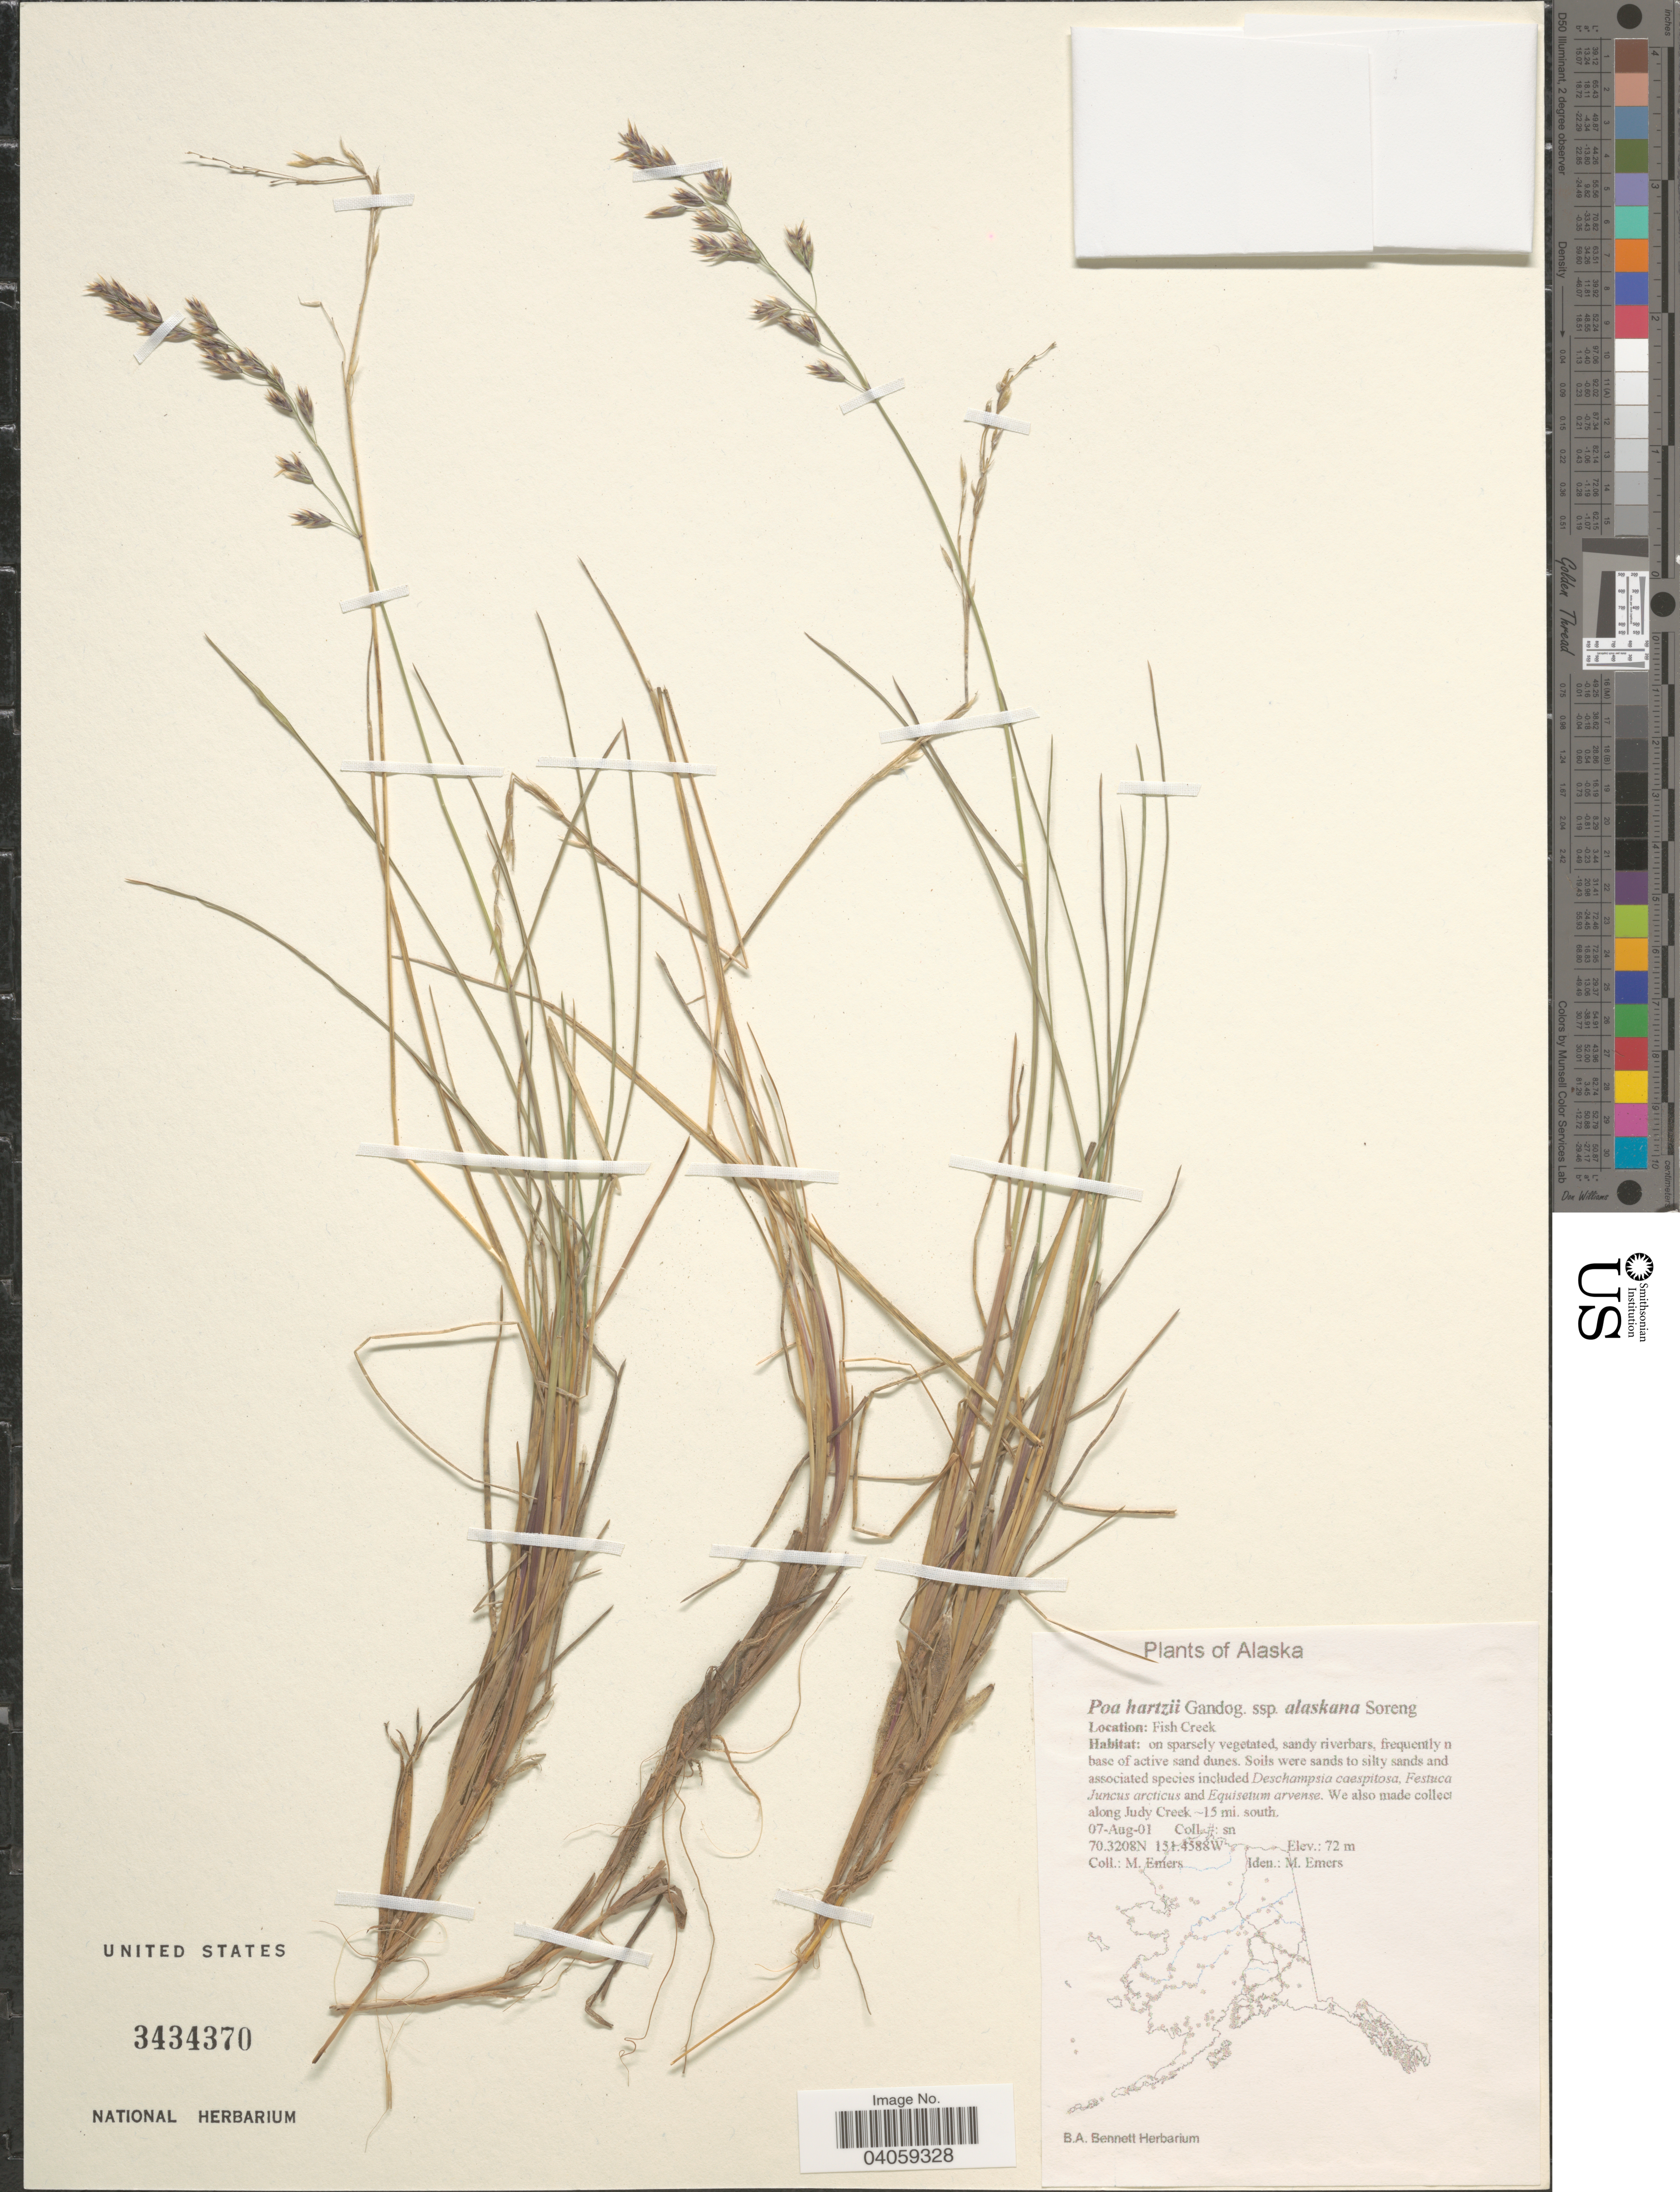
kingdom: Plantae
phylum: Tracheophyta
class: Liliopsida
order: Poales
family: Poaceae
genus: Poa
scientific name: Poa hartzii subsp. alaskana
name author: Soreng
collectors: M. Emers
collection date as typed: Transcribed d/m/y: 7/8/1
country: United States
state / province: Alaska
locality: Fish Creek. Along Judy Creek. 15 mi. south.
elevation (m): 72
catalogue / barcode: US 3434370